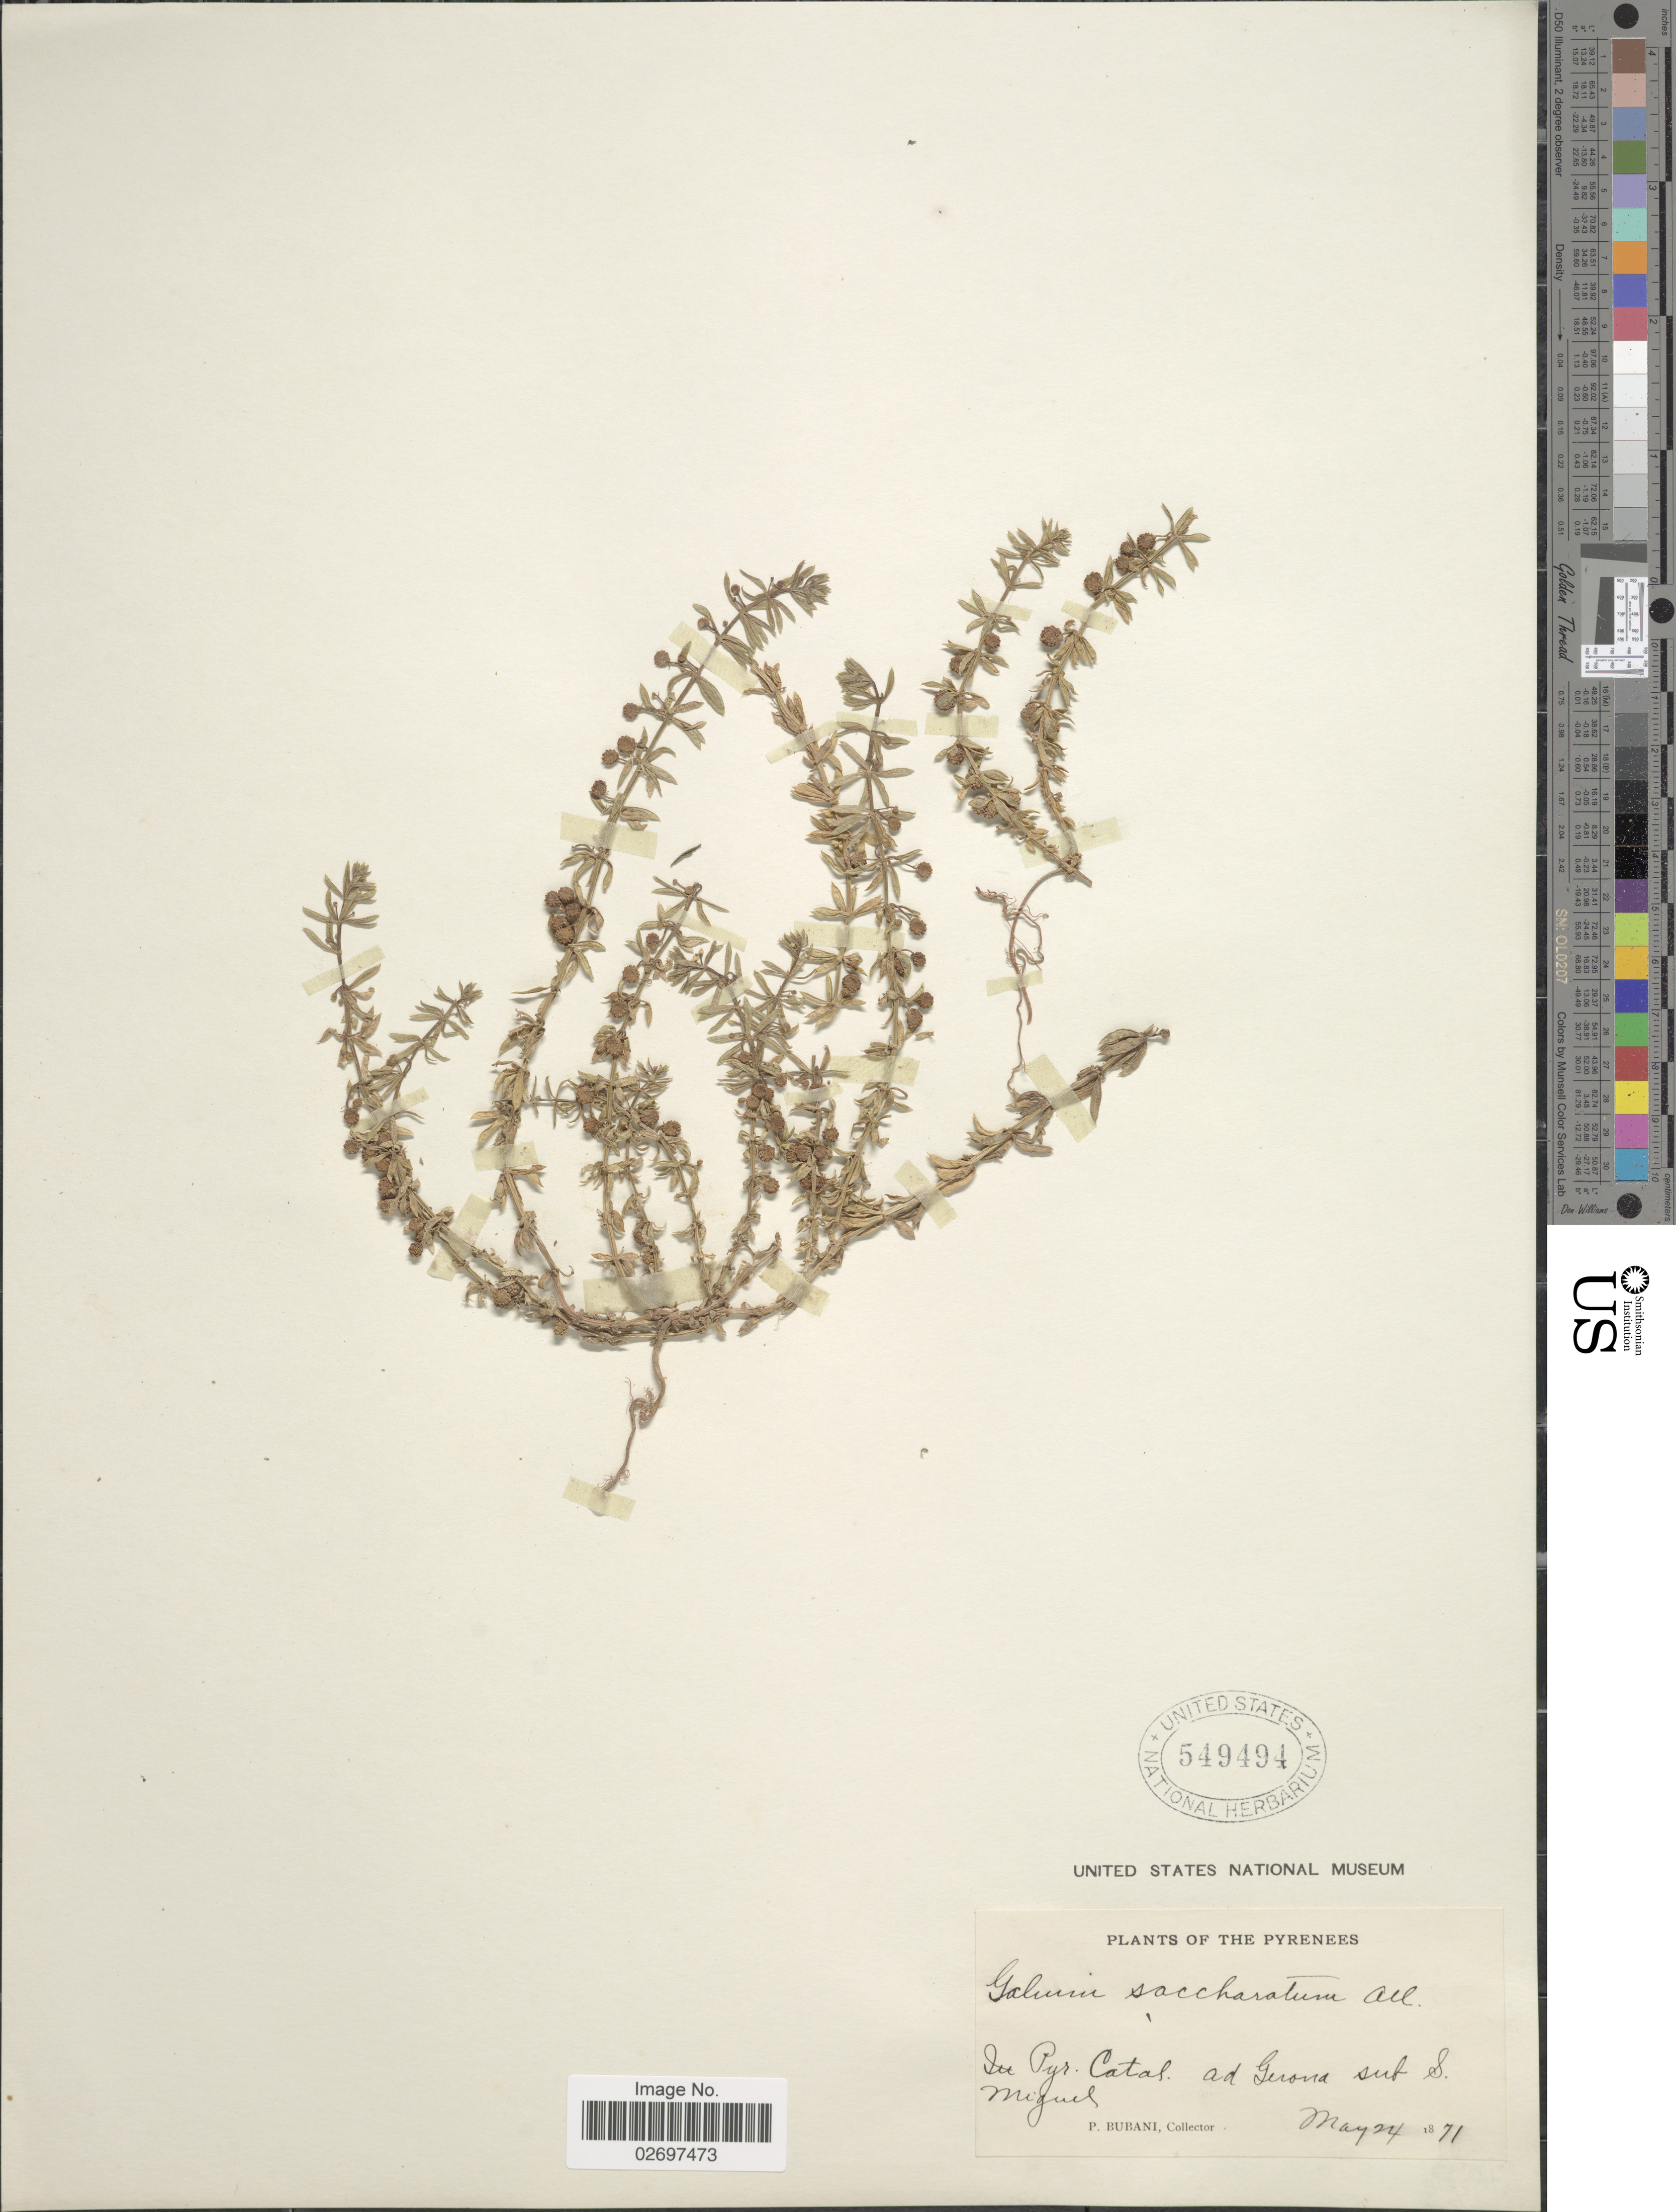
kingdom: Plantae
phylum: Tracheophyta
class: Magnoliopsida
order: Gentianales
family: Rubiaceae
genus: Galium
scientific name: Galium saccharatum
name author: All.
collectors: P. Bubani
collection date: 1871-05-24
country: Spain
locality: Pyrenees. In Pyr. Catal. ad Gerona sub S. Miguel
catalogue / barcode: US 549494